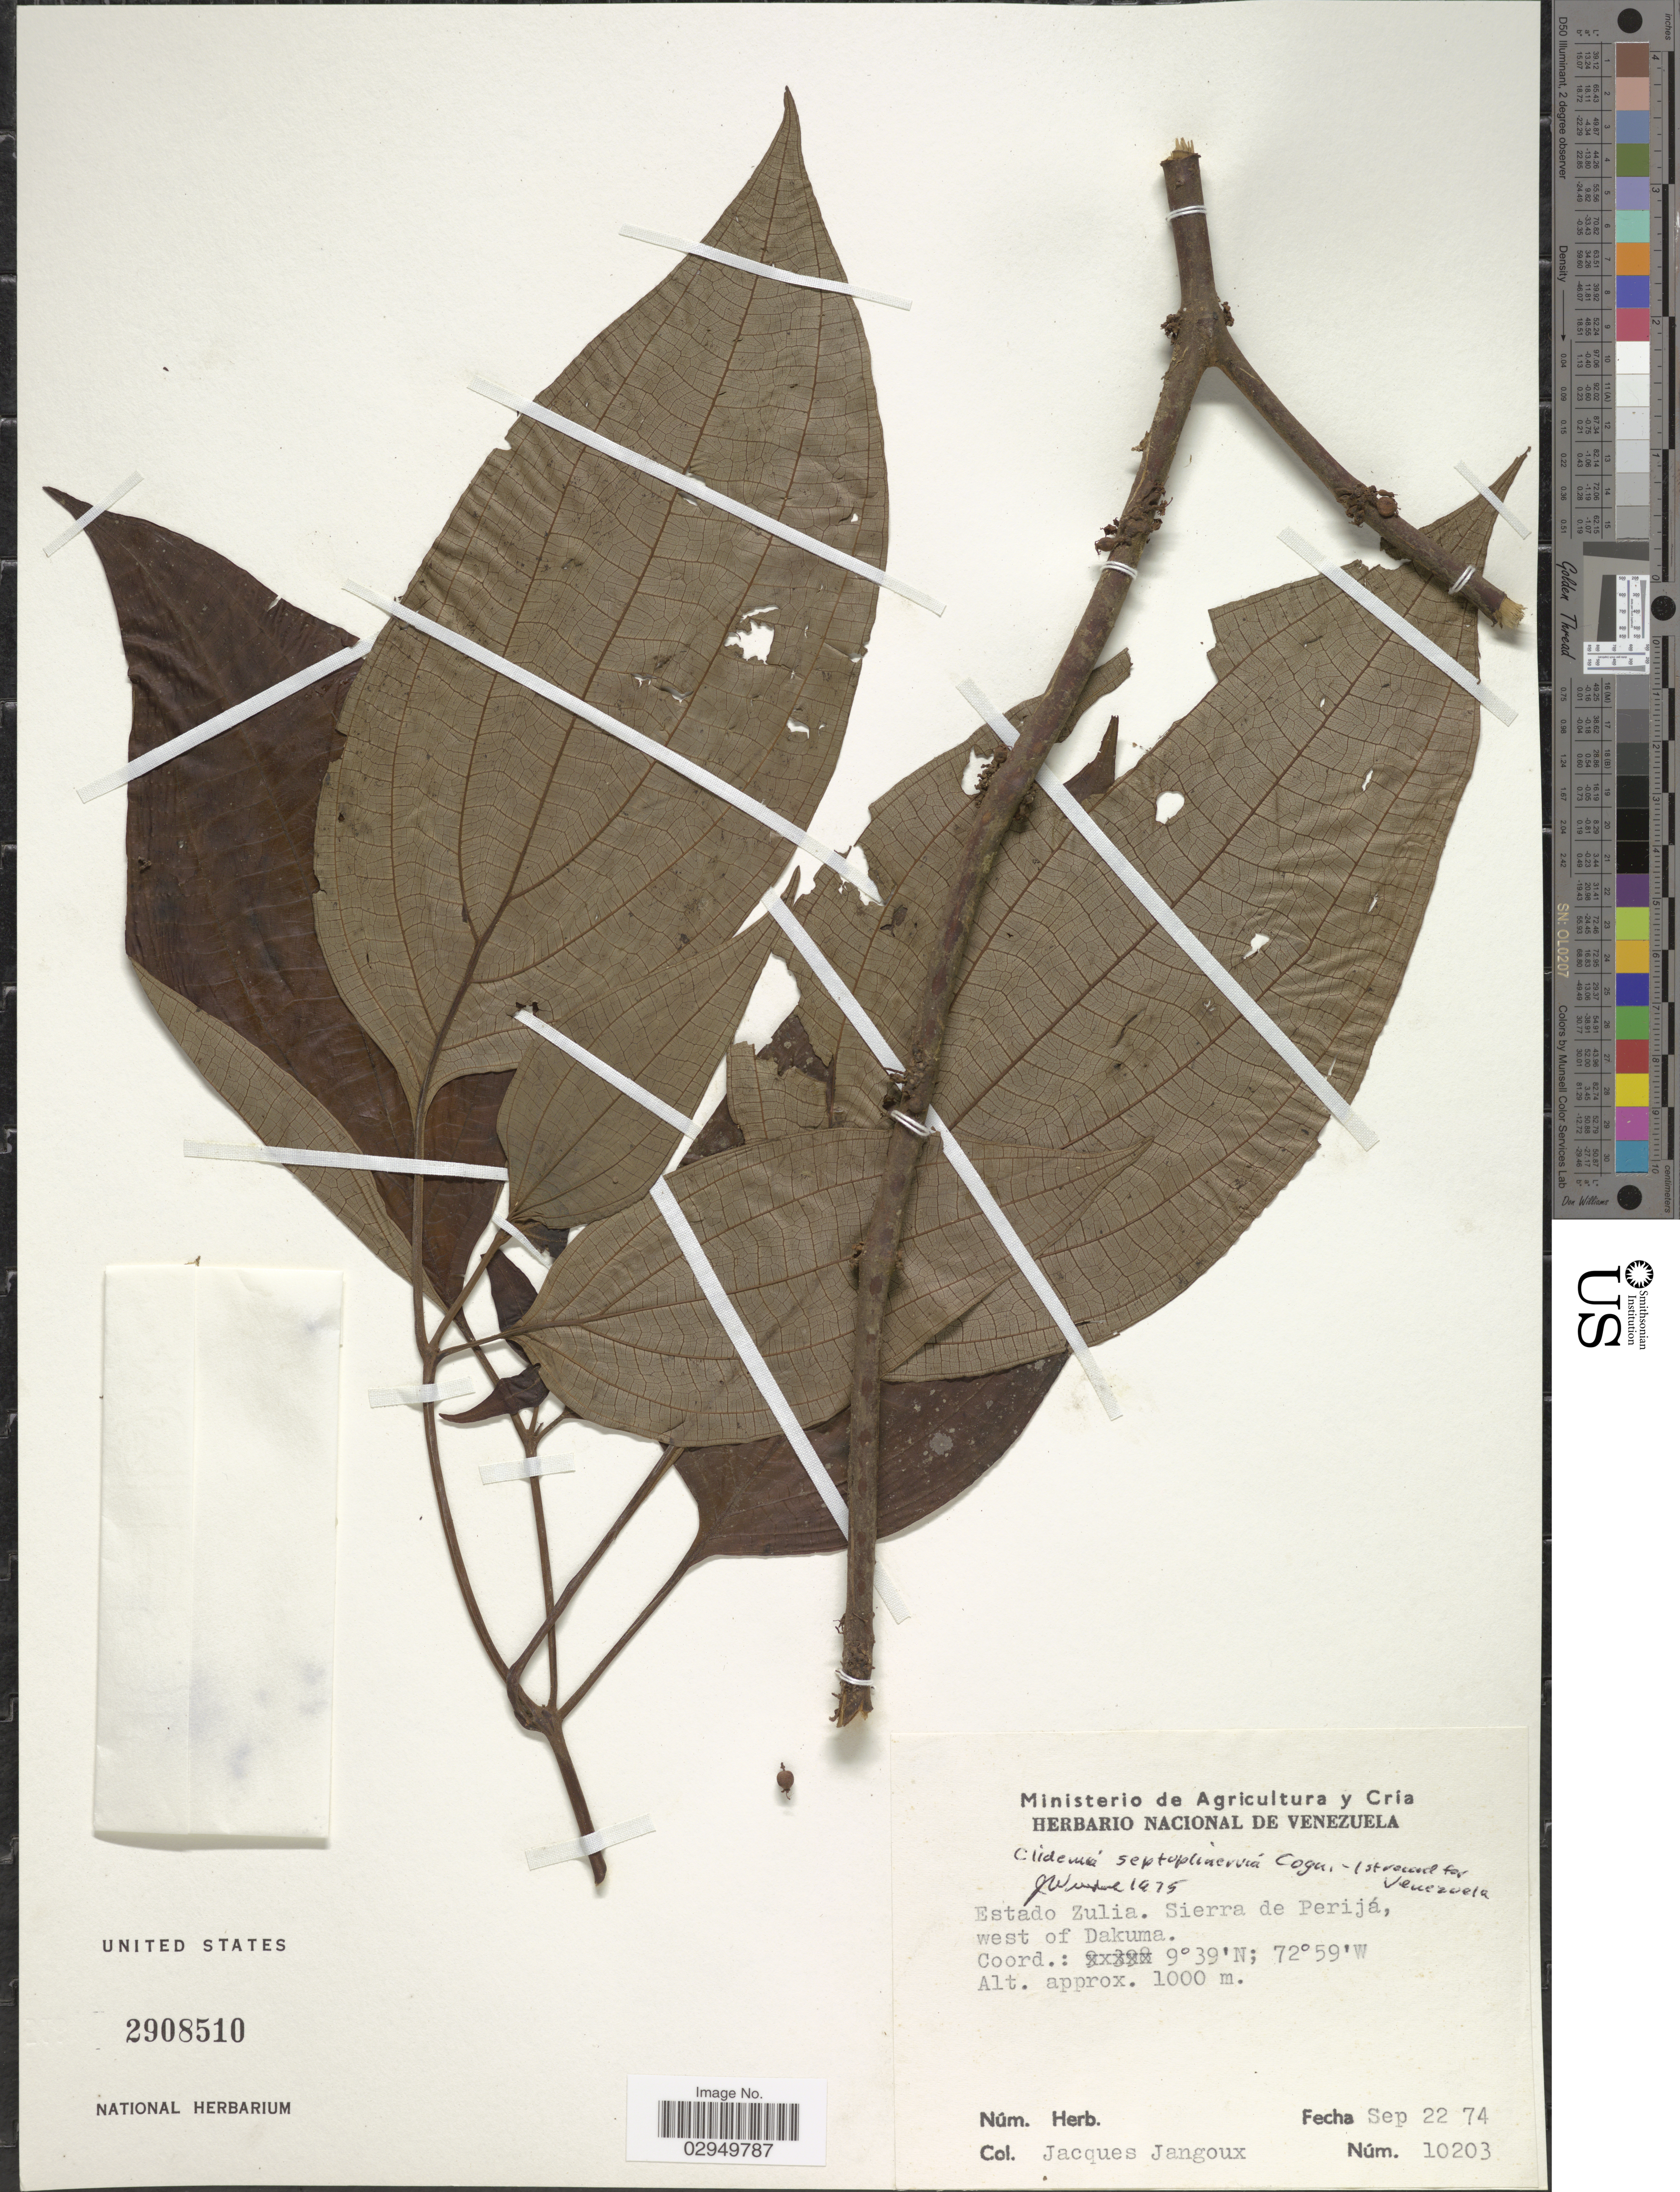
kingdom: Plantae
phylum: Tracheophyta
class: Magnoliopsida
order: Myrtales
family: Melastomataceae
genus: Clidemia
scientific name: Clidemia septuplinervia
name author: Cogn.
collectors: J. I. G. Janguox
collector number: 10203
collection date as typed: Transcribed d/m/y: 22/9/74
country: Venezuela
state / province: Zulia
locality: Sierra de Perijá, west of Dakuma.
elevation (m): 1000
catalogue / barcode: US 2908510